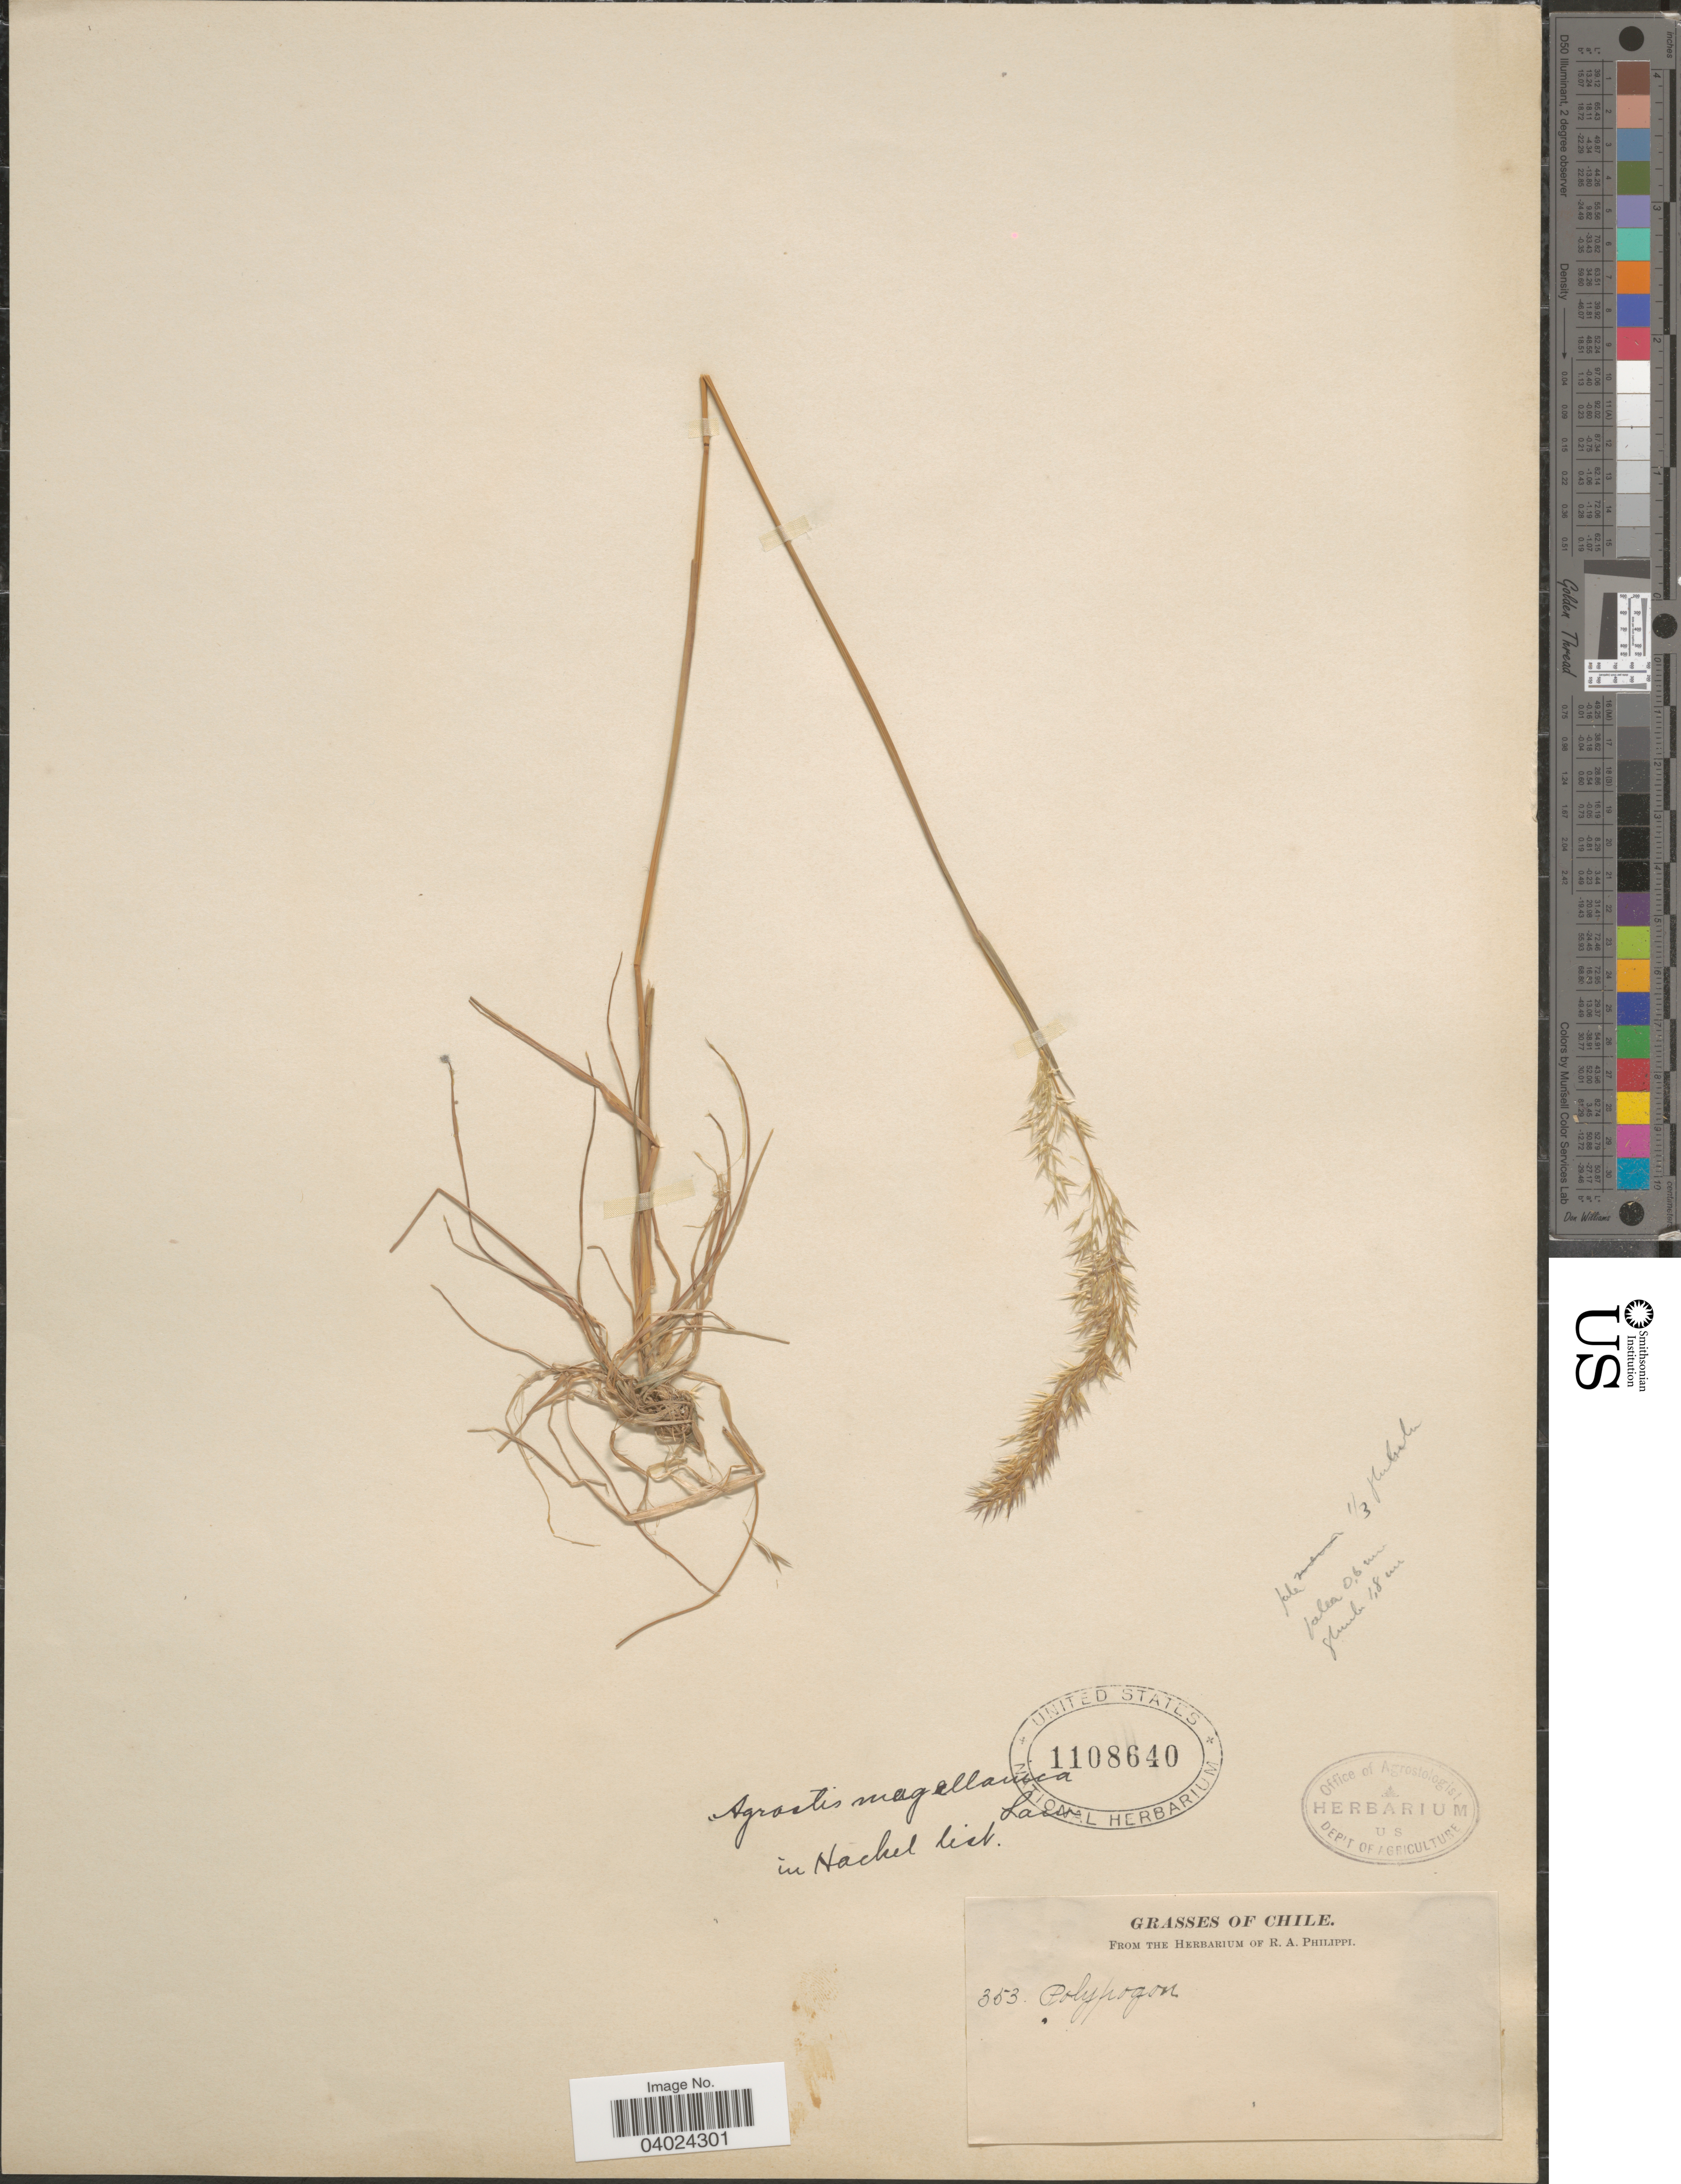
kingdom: Plantae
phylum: Tracheophyta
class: Liliopsida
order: Poales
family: Poaceae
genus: Agrostis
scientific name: Agrostis magellanica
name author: Lam.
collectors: ex. herb. R.A. Philippi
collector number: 353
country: Chile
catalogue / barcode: US 1108640